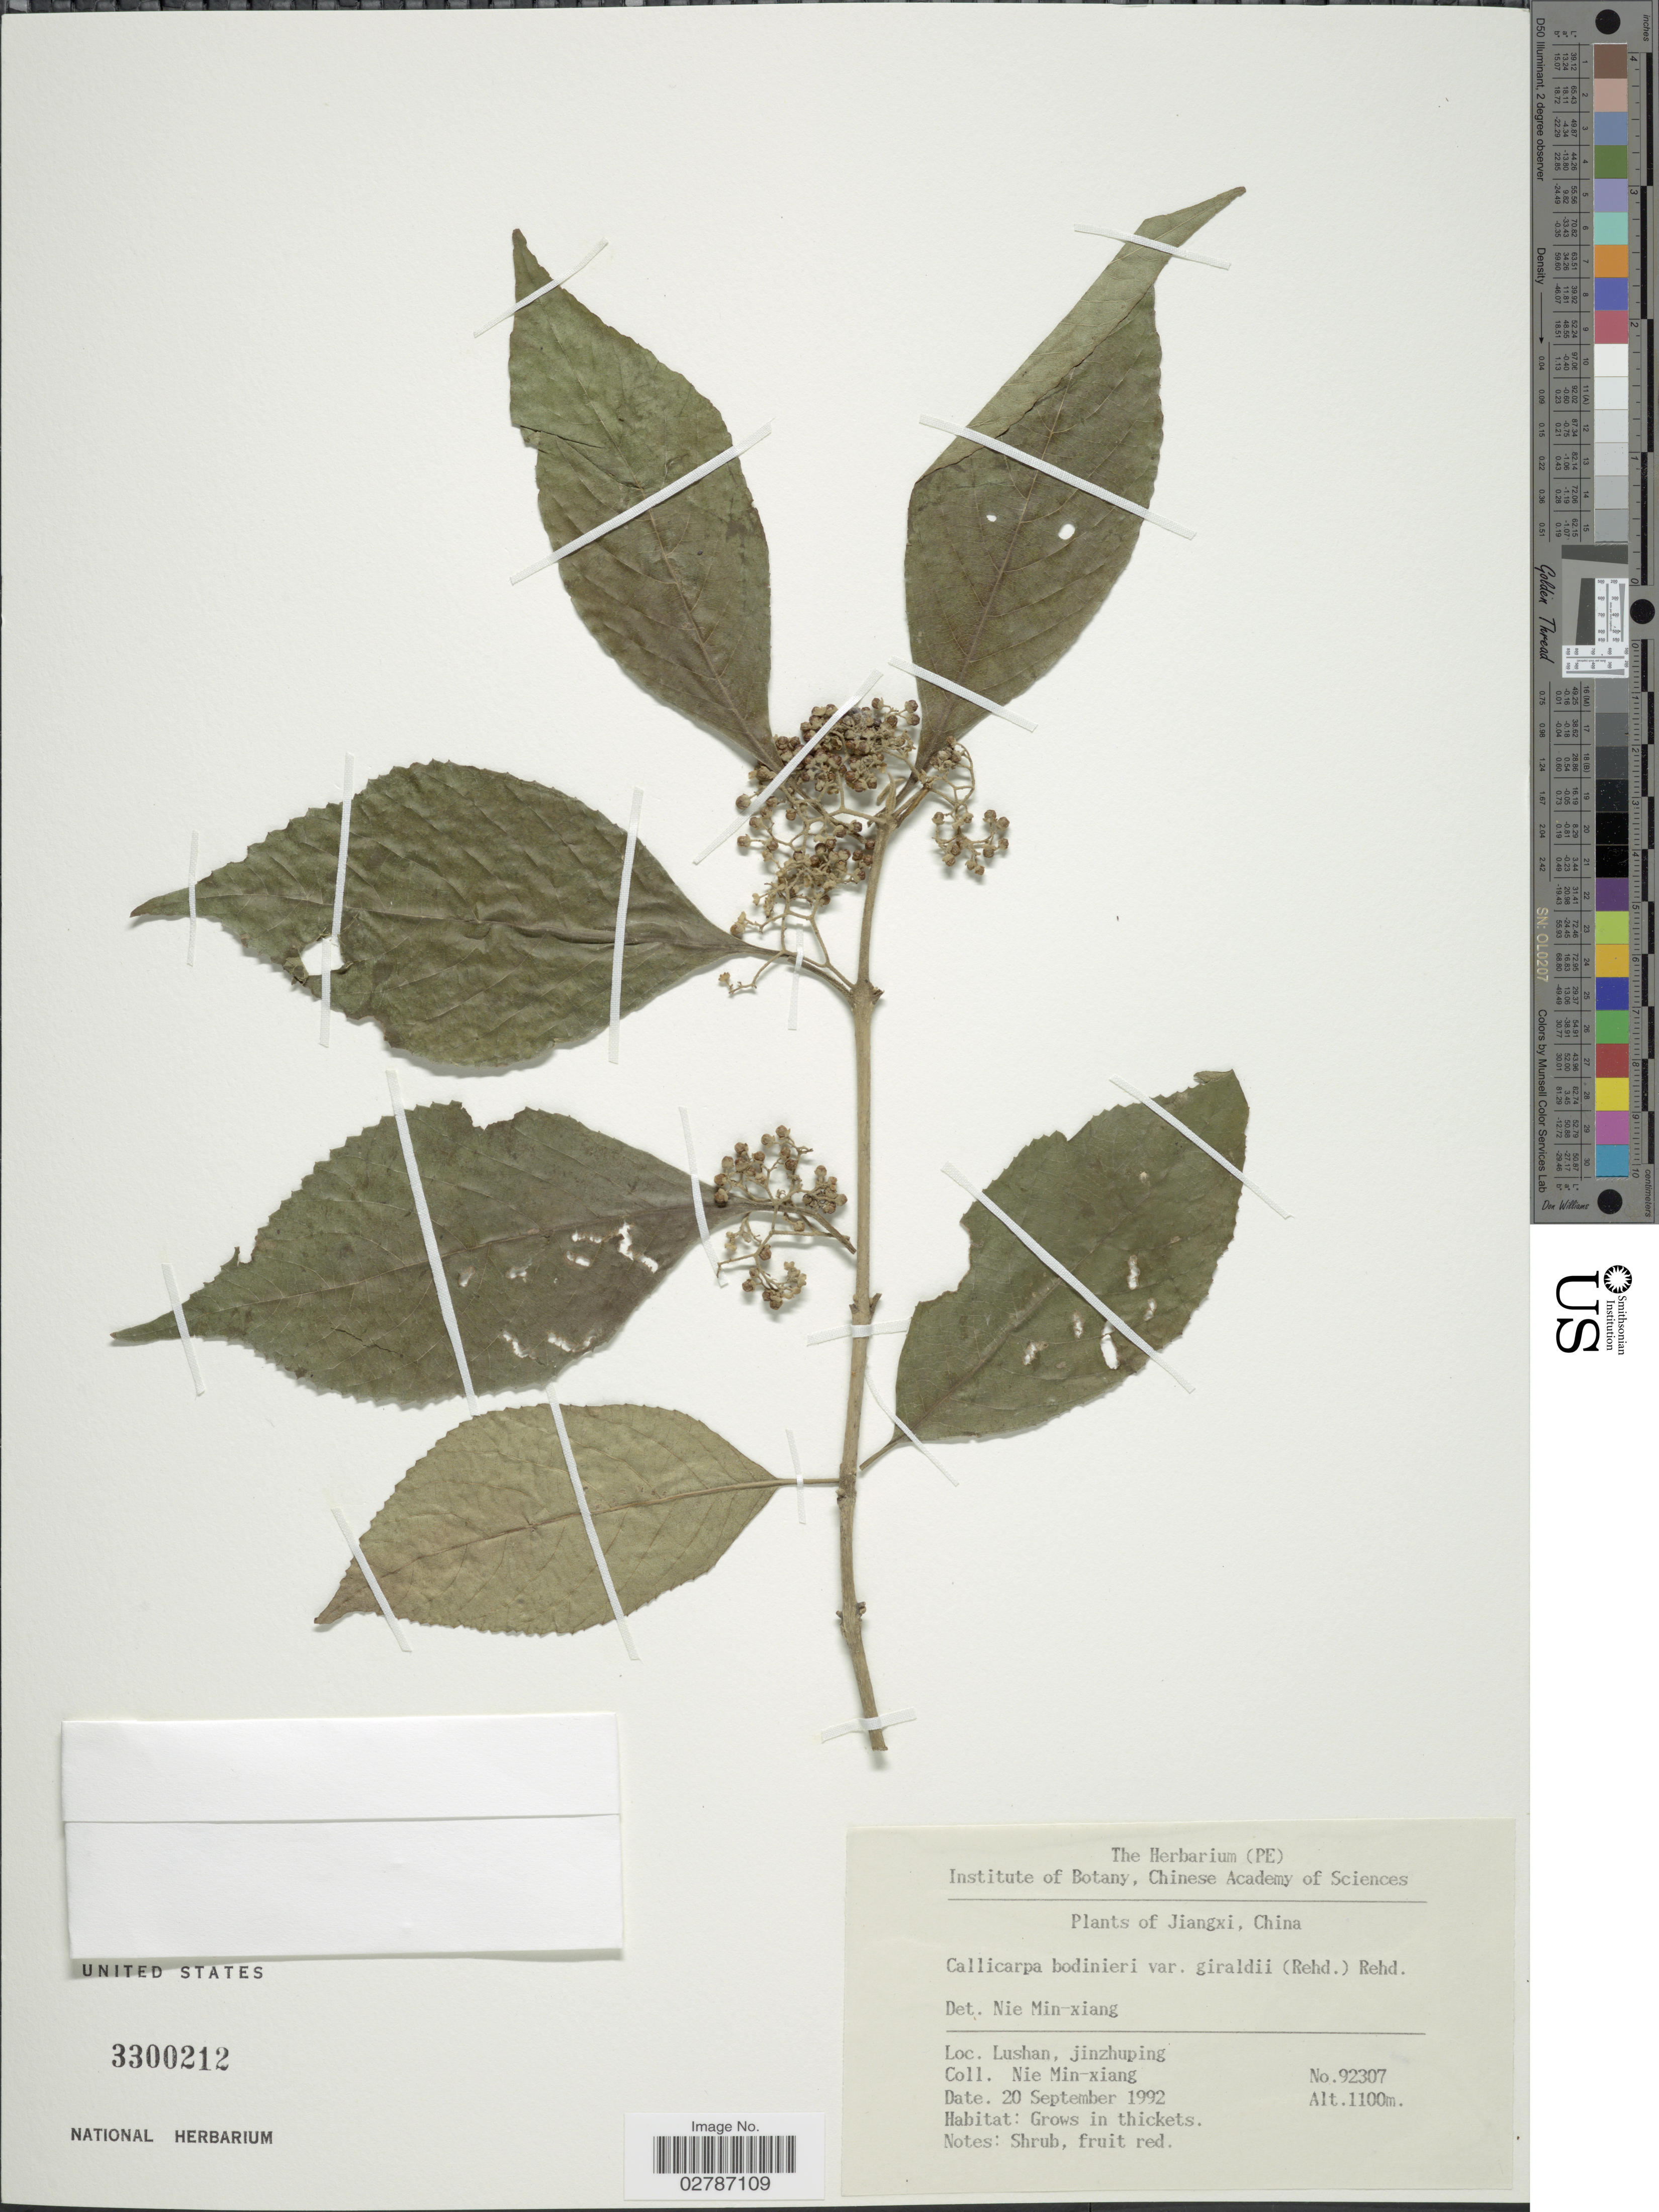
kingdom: Plantae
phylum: Tracheophyta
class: Magnoliopsida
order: Lamiales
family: Lamiaceae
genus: Callicarpa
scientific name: Callicarpa bodinieri var. giraldii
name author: (Hesse ex Rehder) Rehder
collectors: M. Nie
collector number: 92307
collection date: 1992-09-20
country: China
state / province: Jiangxi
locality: Lushan, jinzhuping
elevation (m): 1100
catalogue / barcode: US 3300212